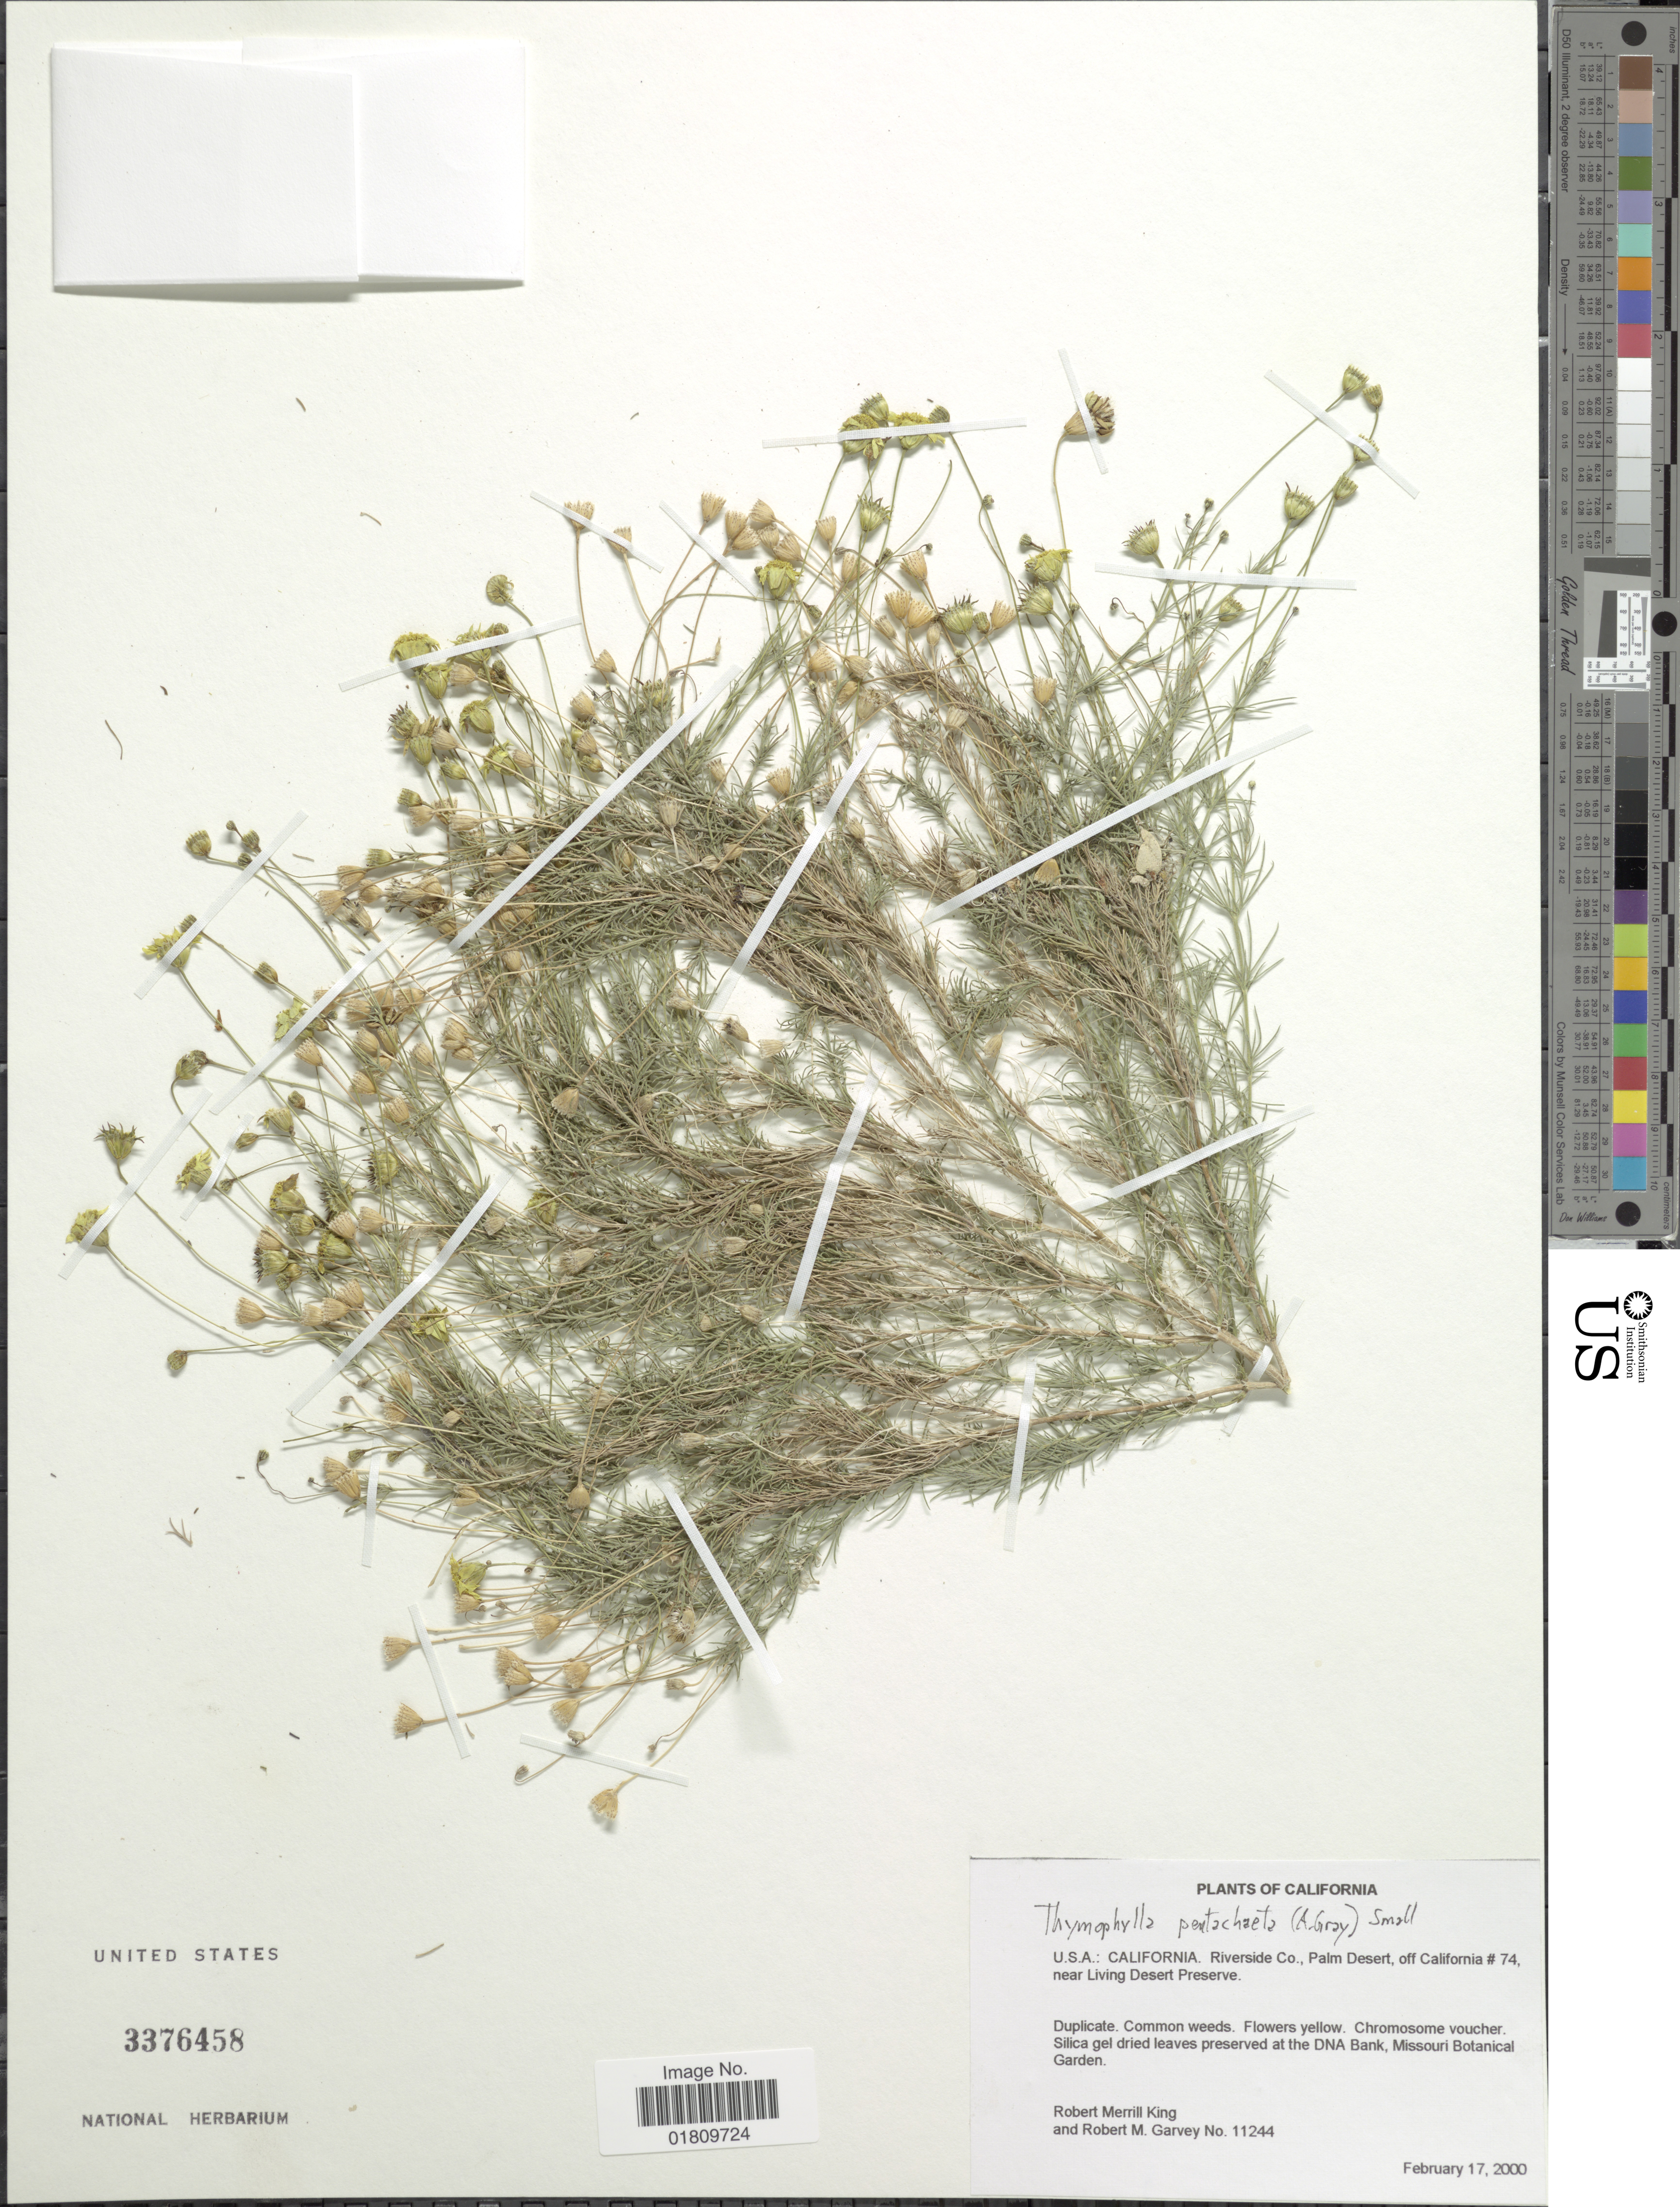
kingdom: Plantae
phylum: Tracheophyta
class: Magnoliopsida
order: Asterales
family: Asteraceae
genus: Thymophylla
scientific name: Thymophylla acerosa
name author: (DC.) Strother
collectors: R. M. King & R. Garvey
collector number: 11244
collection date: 2000-02-17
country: United States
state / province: California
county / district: Riverside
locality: Riverside Co., Palm Desert, off California #74, near Living Desert Preserve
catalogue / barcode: US 3376458